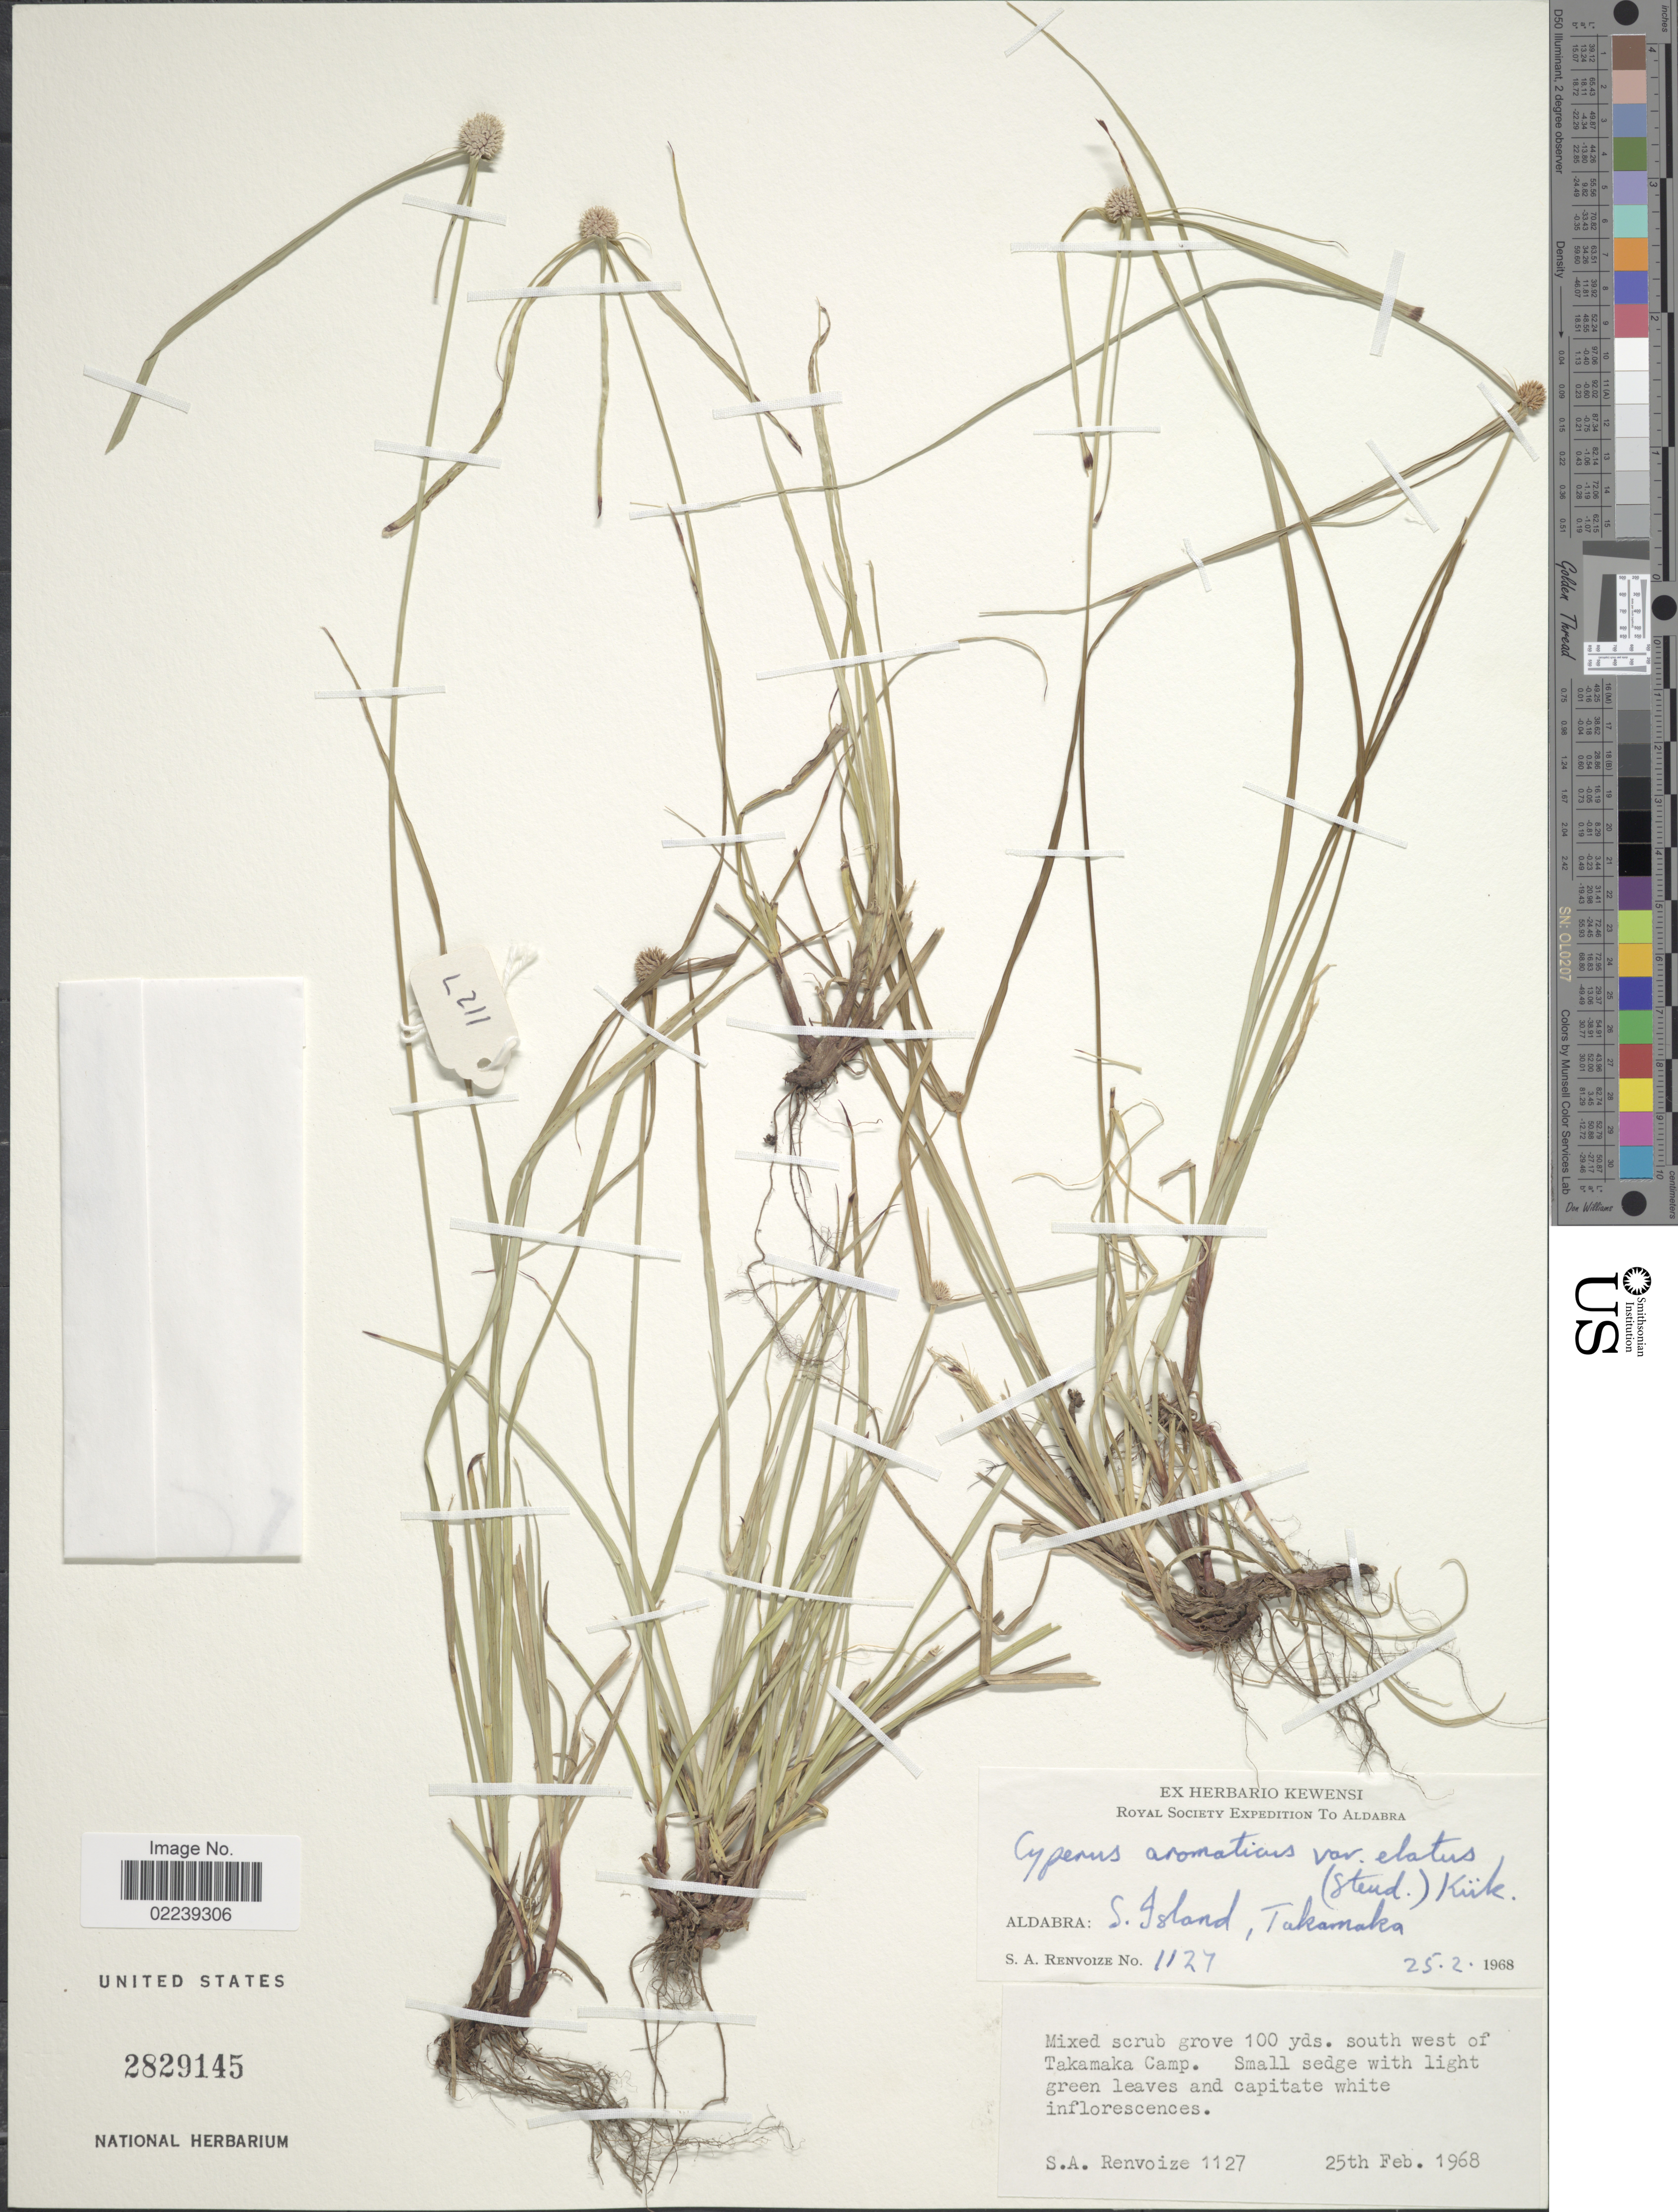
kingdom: Plantae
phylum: Tracheophyta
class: Liliopsida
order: Poales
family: Cyperaceae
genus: Cyperus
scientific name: Cyperus bigibbosa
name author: Fosberg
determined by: Strong, M. T., (US), Smithsonian Institution - National Museum of Natural History (UNITED STATES)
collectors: S. A. Renvoize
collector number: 1127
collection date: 1968-02-25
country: Seychelles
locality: Aldabra: S. Island, Takamaka, south west of Takamaka Camp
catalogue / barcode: US 2829145